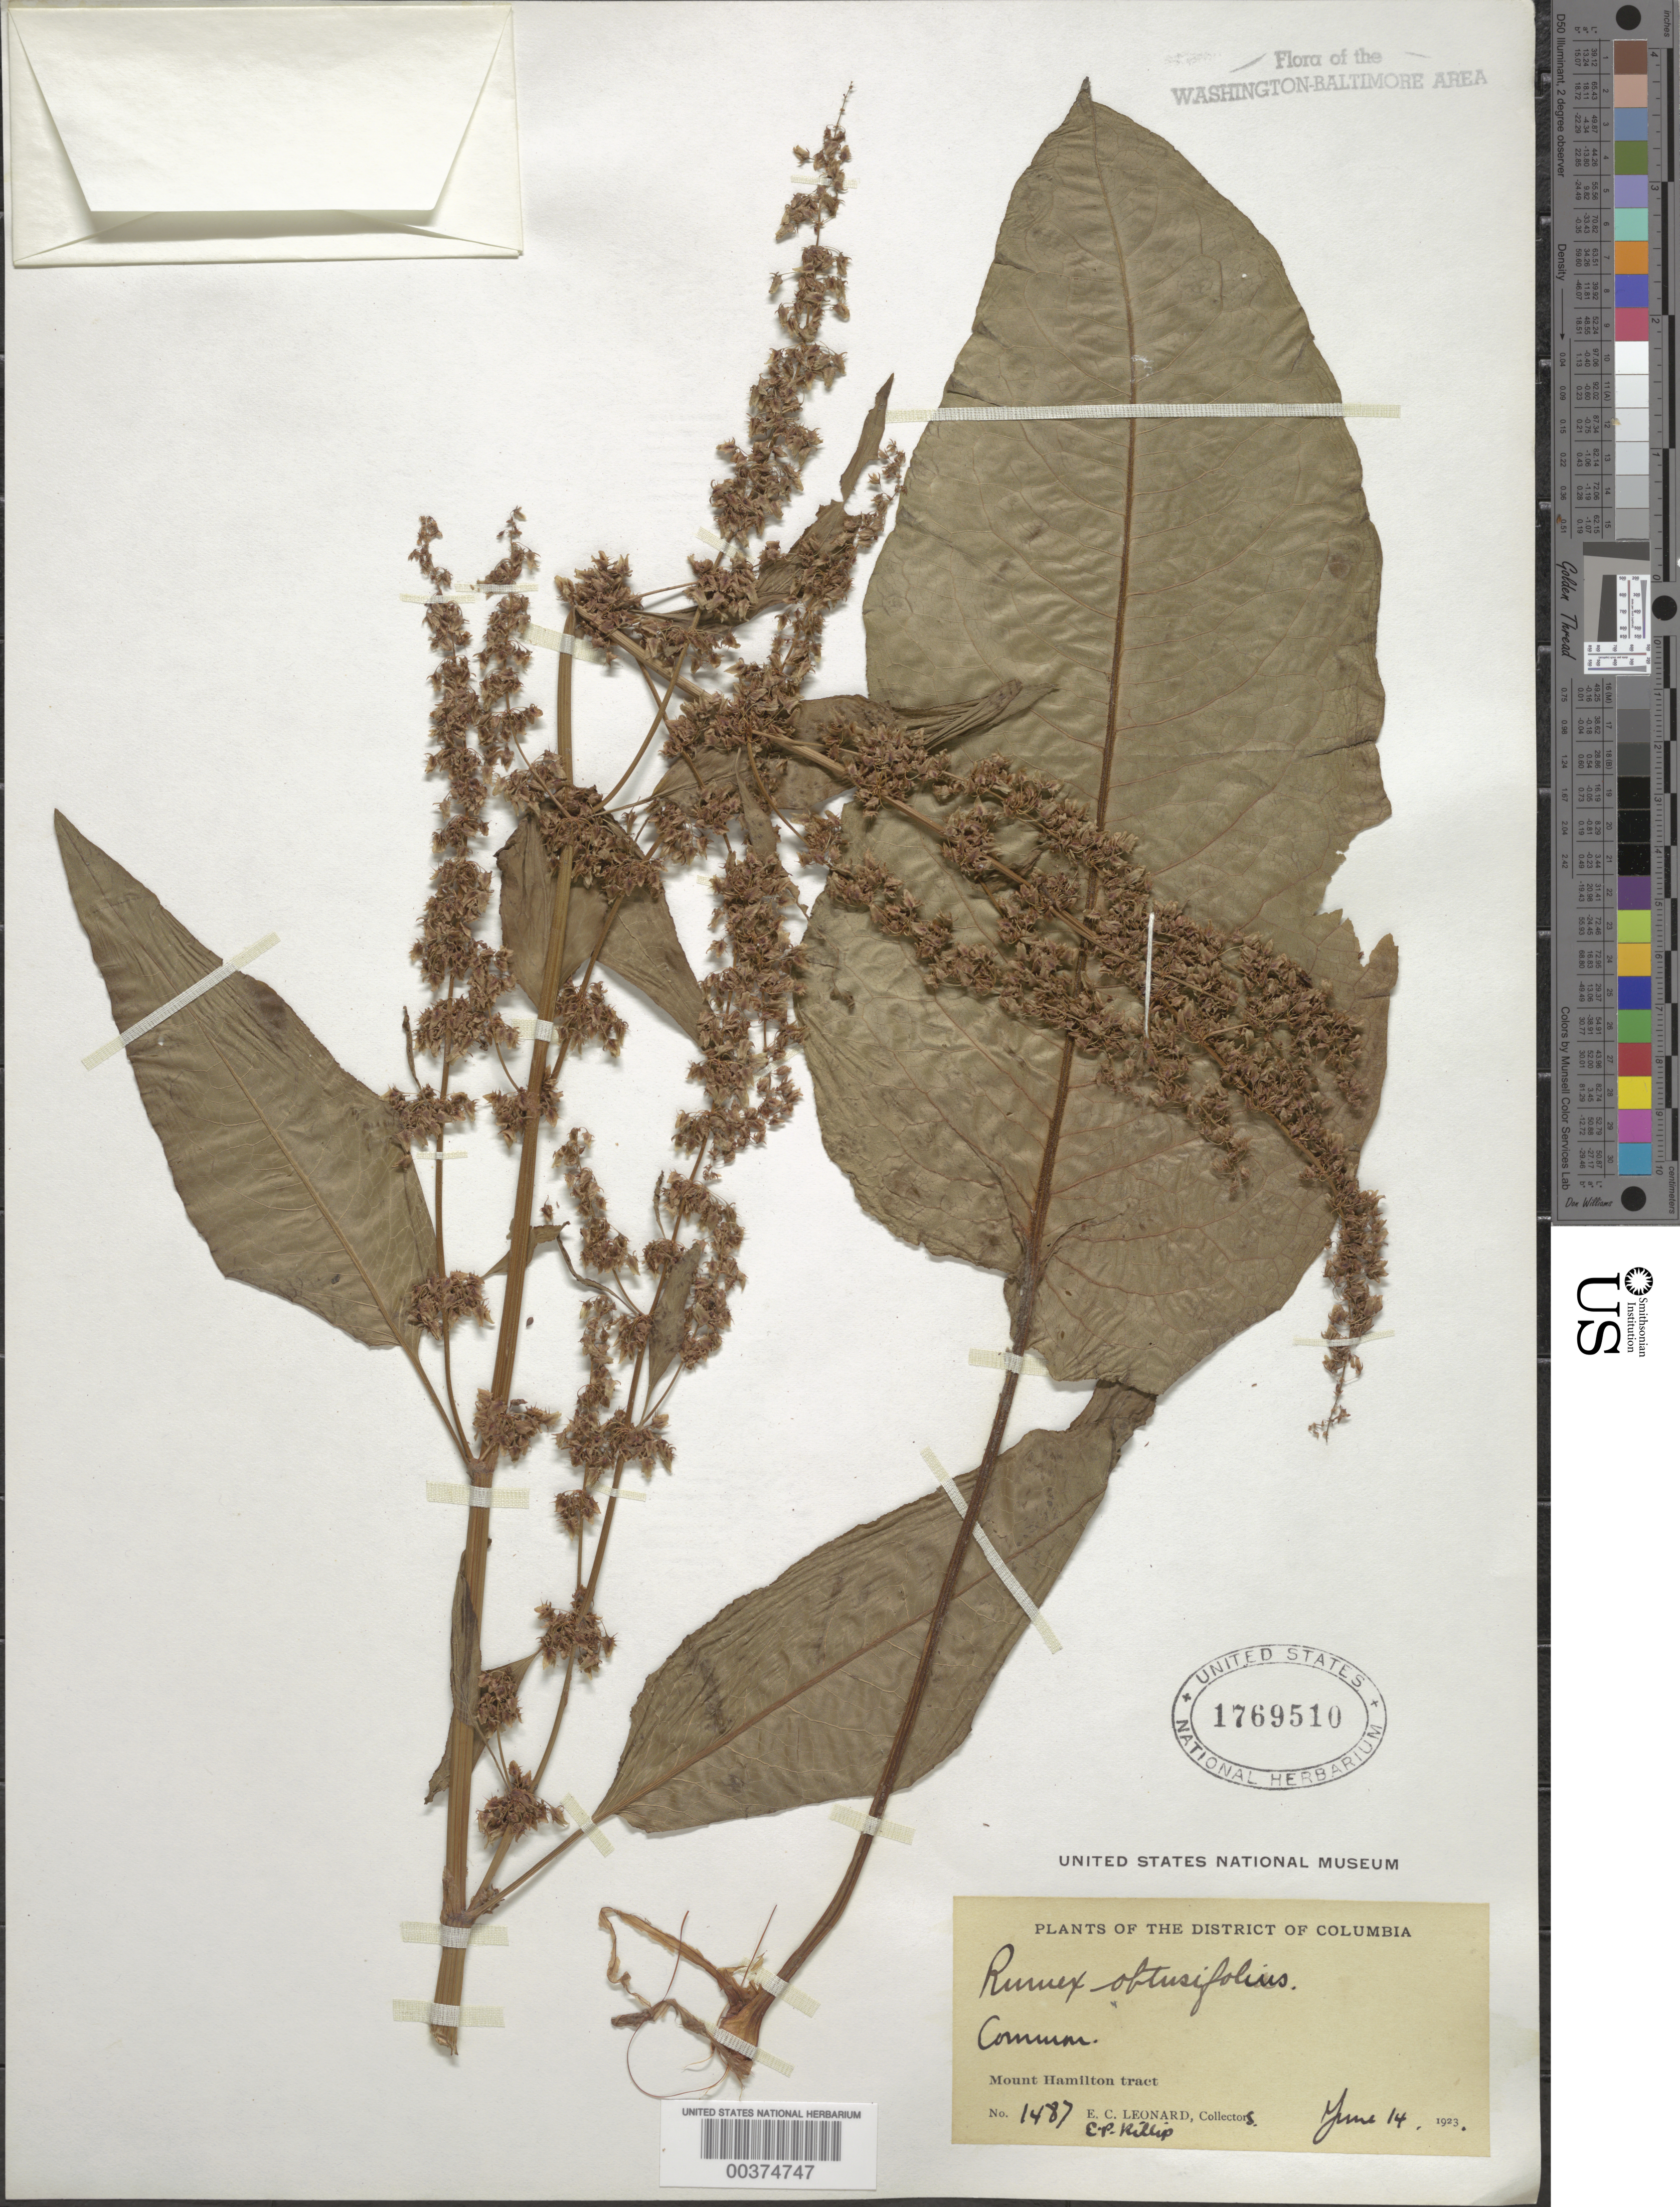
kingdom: Plantae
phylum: Tracheophyta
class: Magnoliopsida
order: Caryophyllales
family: Polygonaceae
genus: Rumex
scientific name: Rumex obtusifolius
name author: L.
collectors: E. C. Leonard & E. P. Killip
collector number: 1487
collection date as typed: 14 Jun 1923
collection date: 1923-06-14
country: United States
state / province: District of Columbia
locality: Mount Hamilton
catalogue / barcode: US 1769510